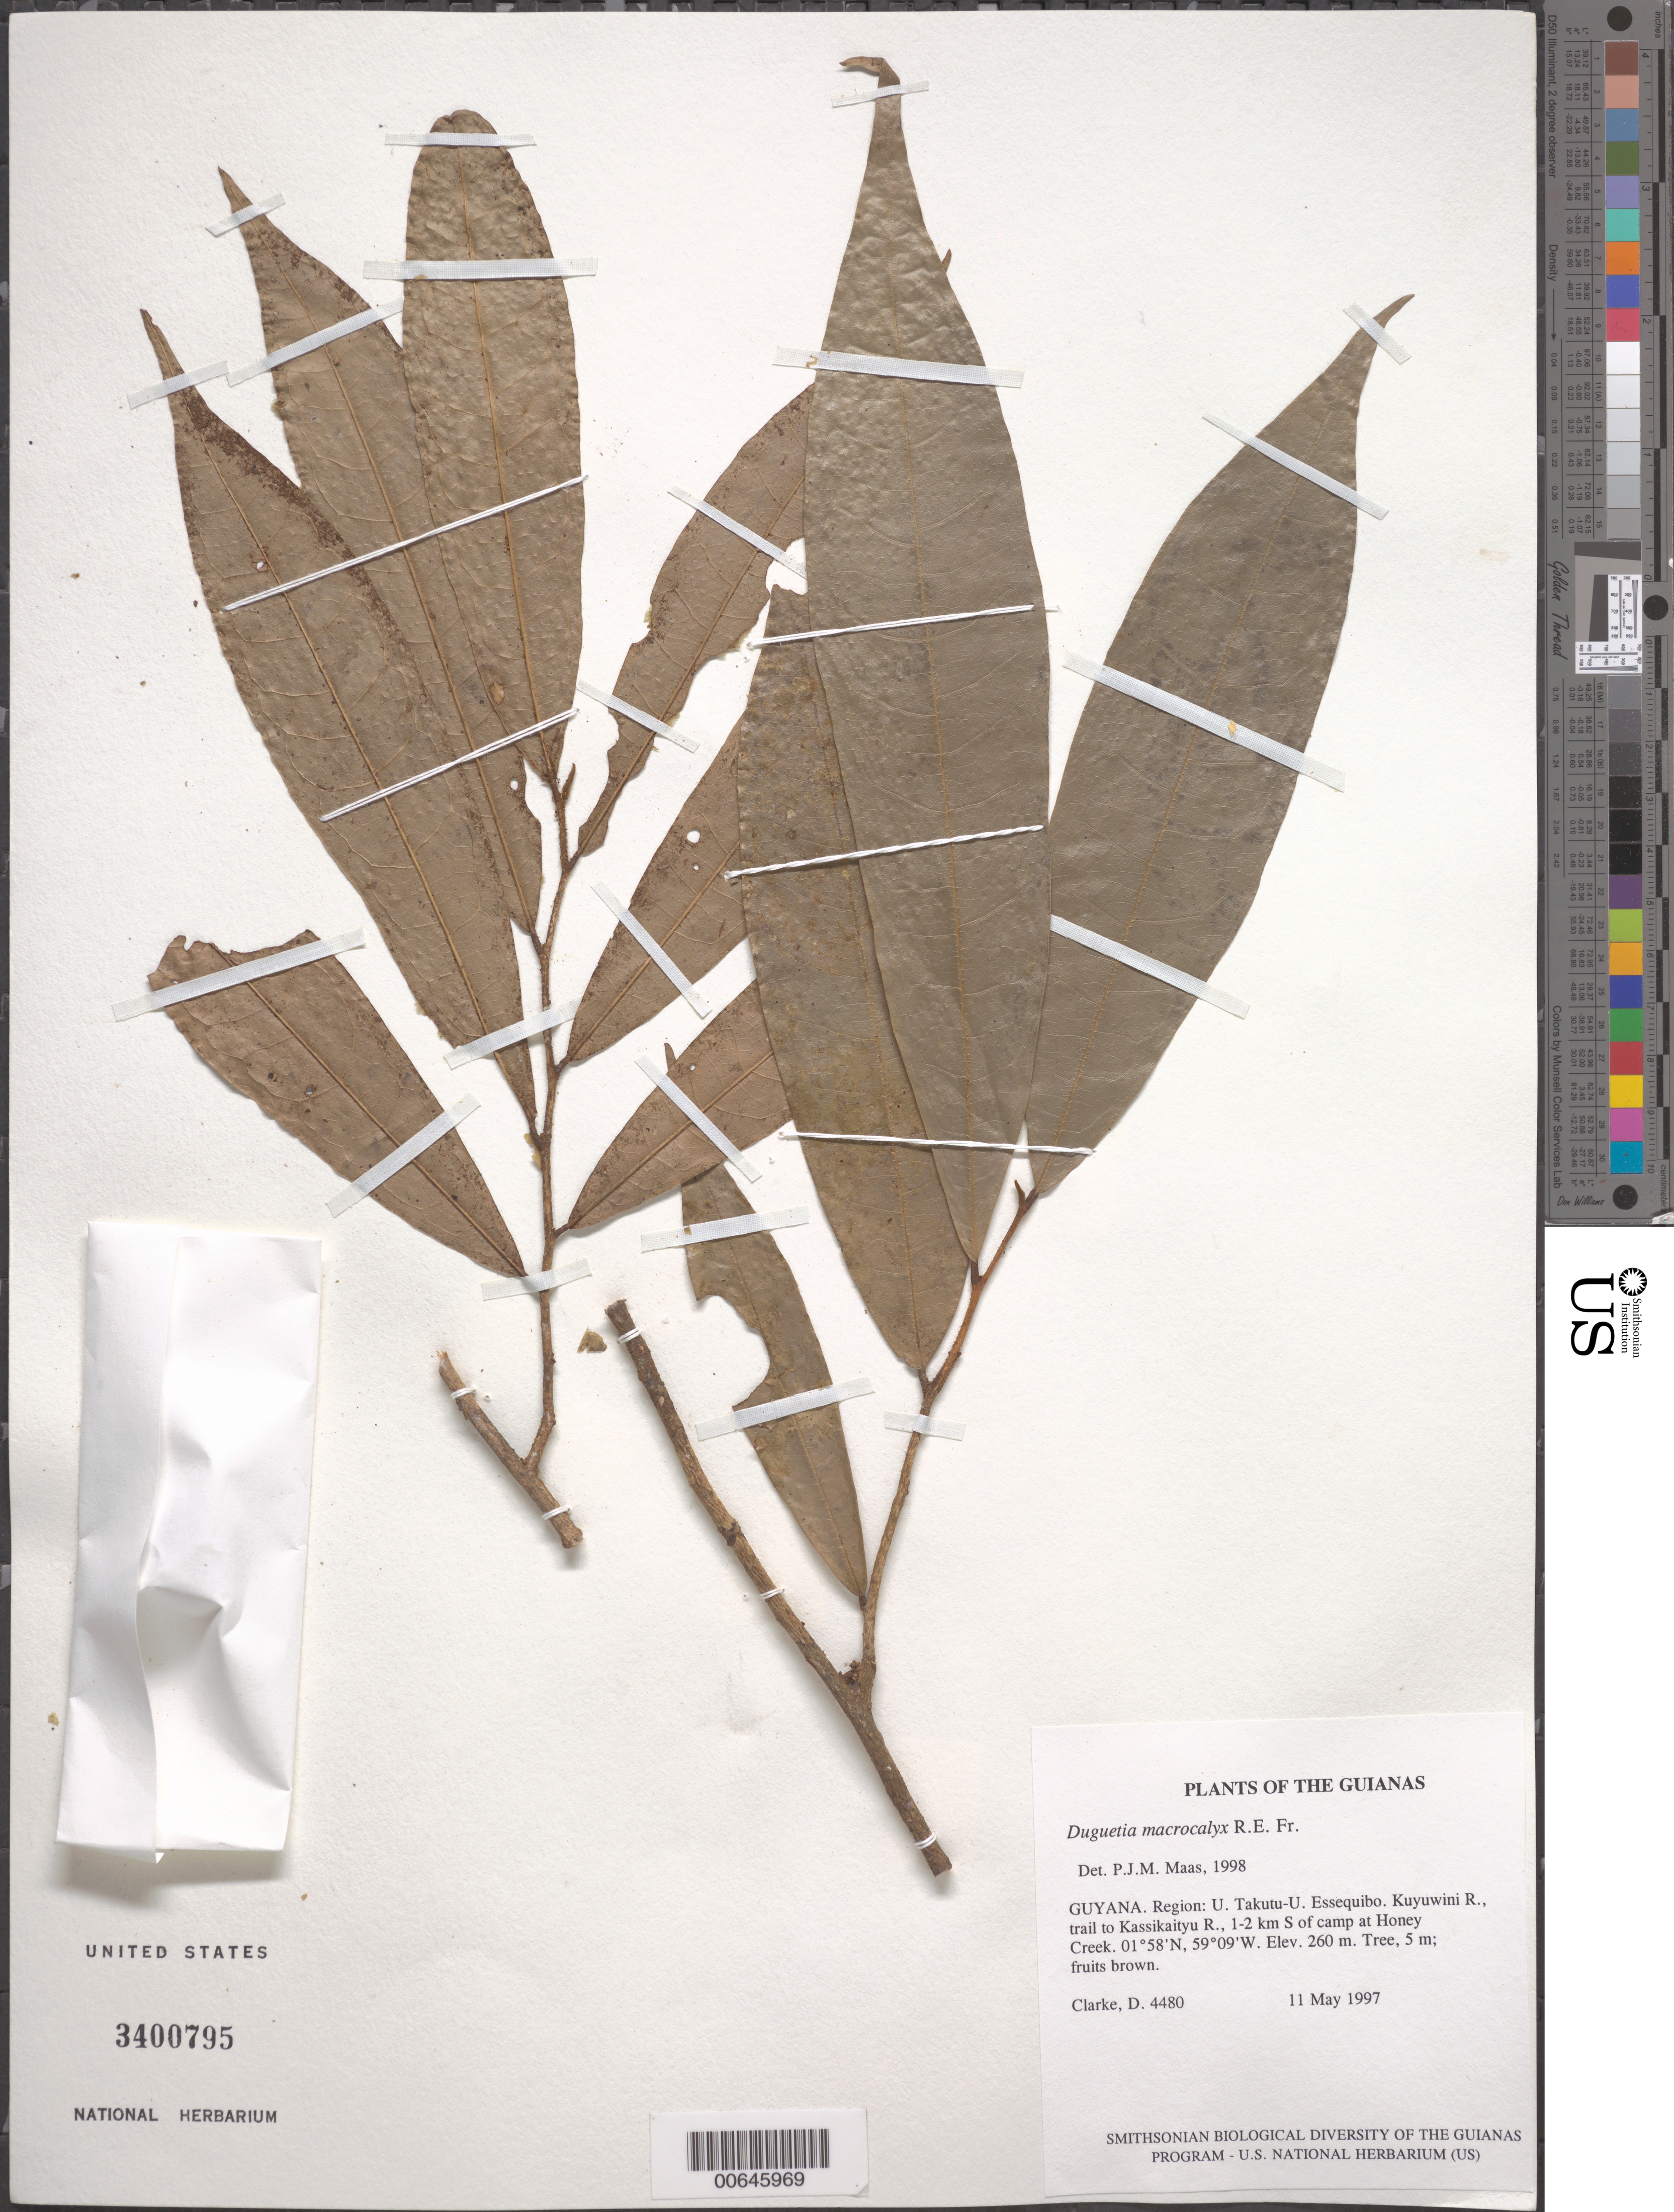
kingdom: Plantae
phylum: Tracheophyta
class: Magnoliopsida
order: Magnoliales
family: Annonaceae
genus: Duguetia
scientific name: Duguetia macrocalyx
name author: R.E. Fr.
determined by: Maas, Paul J. M.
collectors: H. D. Clarke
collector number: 4480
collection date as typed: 11 May 1997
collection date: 1997-05-11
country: Guyana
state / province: U. Takutu-U. Essequibo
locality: Kuyuwini R., trail to Kassikaityu R., 1-2 km S of camp at Honey Creek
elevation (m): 260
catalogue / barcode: US 3400795